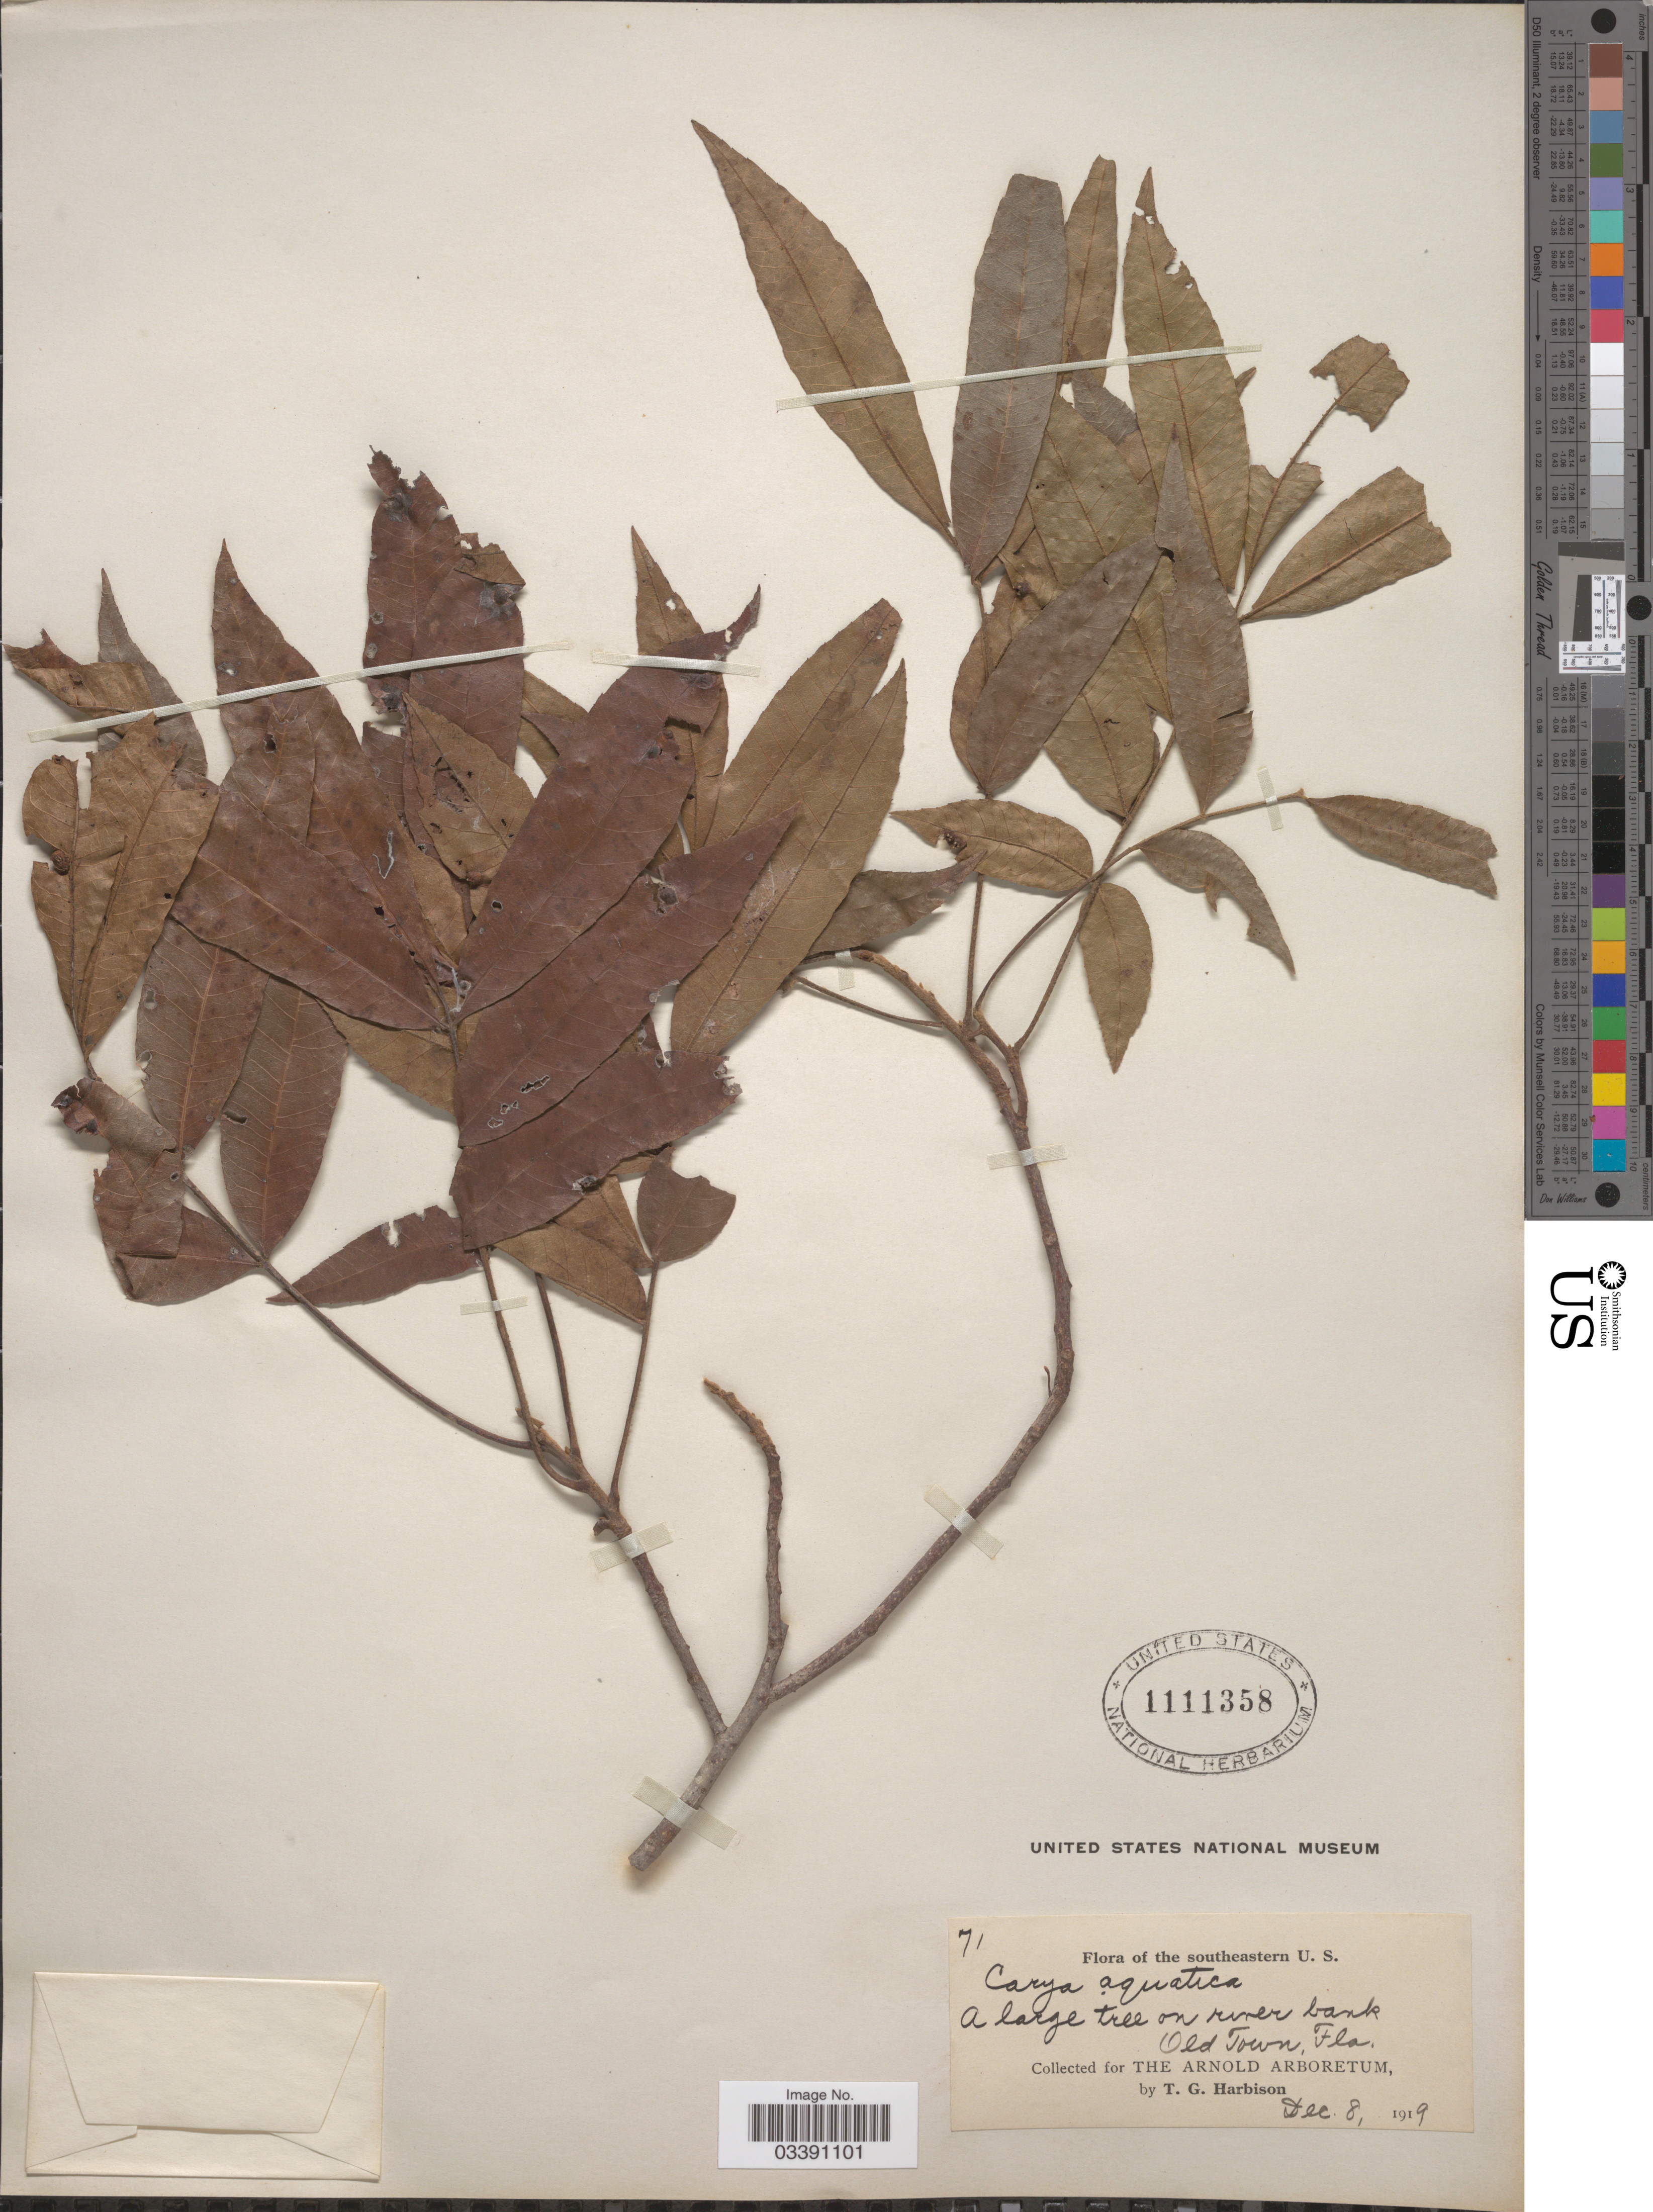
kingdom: Plantae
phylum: Tracheophyta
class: Magnoliopsida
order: Fagales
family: Juglandaceae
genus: Carya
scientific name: Carya aquatica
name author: (F. Michx.) Nutt.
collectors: T. Harbison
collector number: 71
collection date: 1919-12-08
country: United States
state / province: Florida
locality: Old Town.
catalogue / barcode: US 1111358